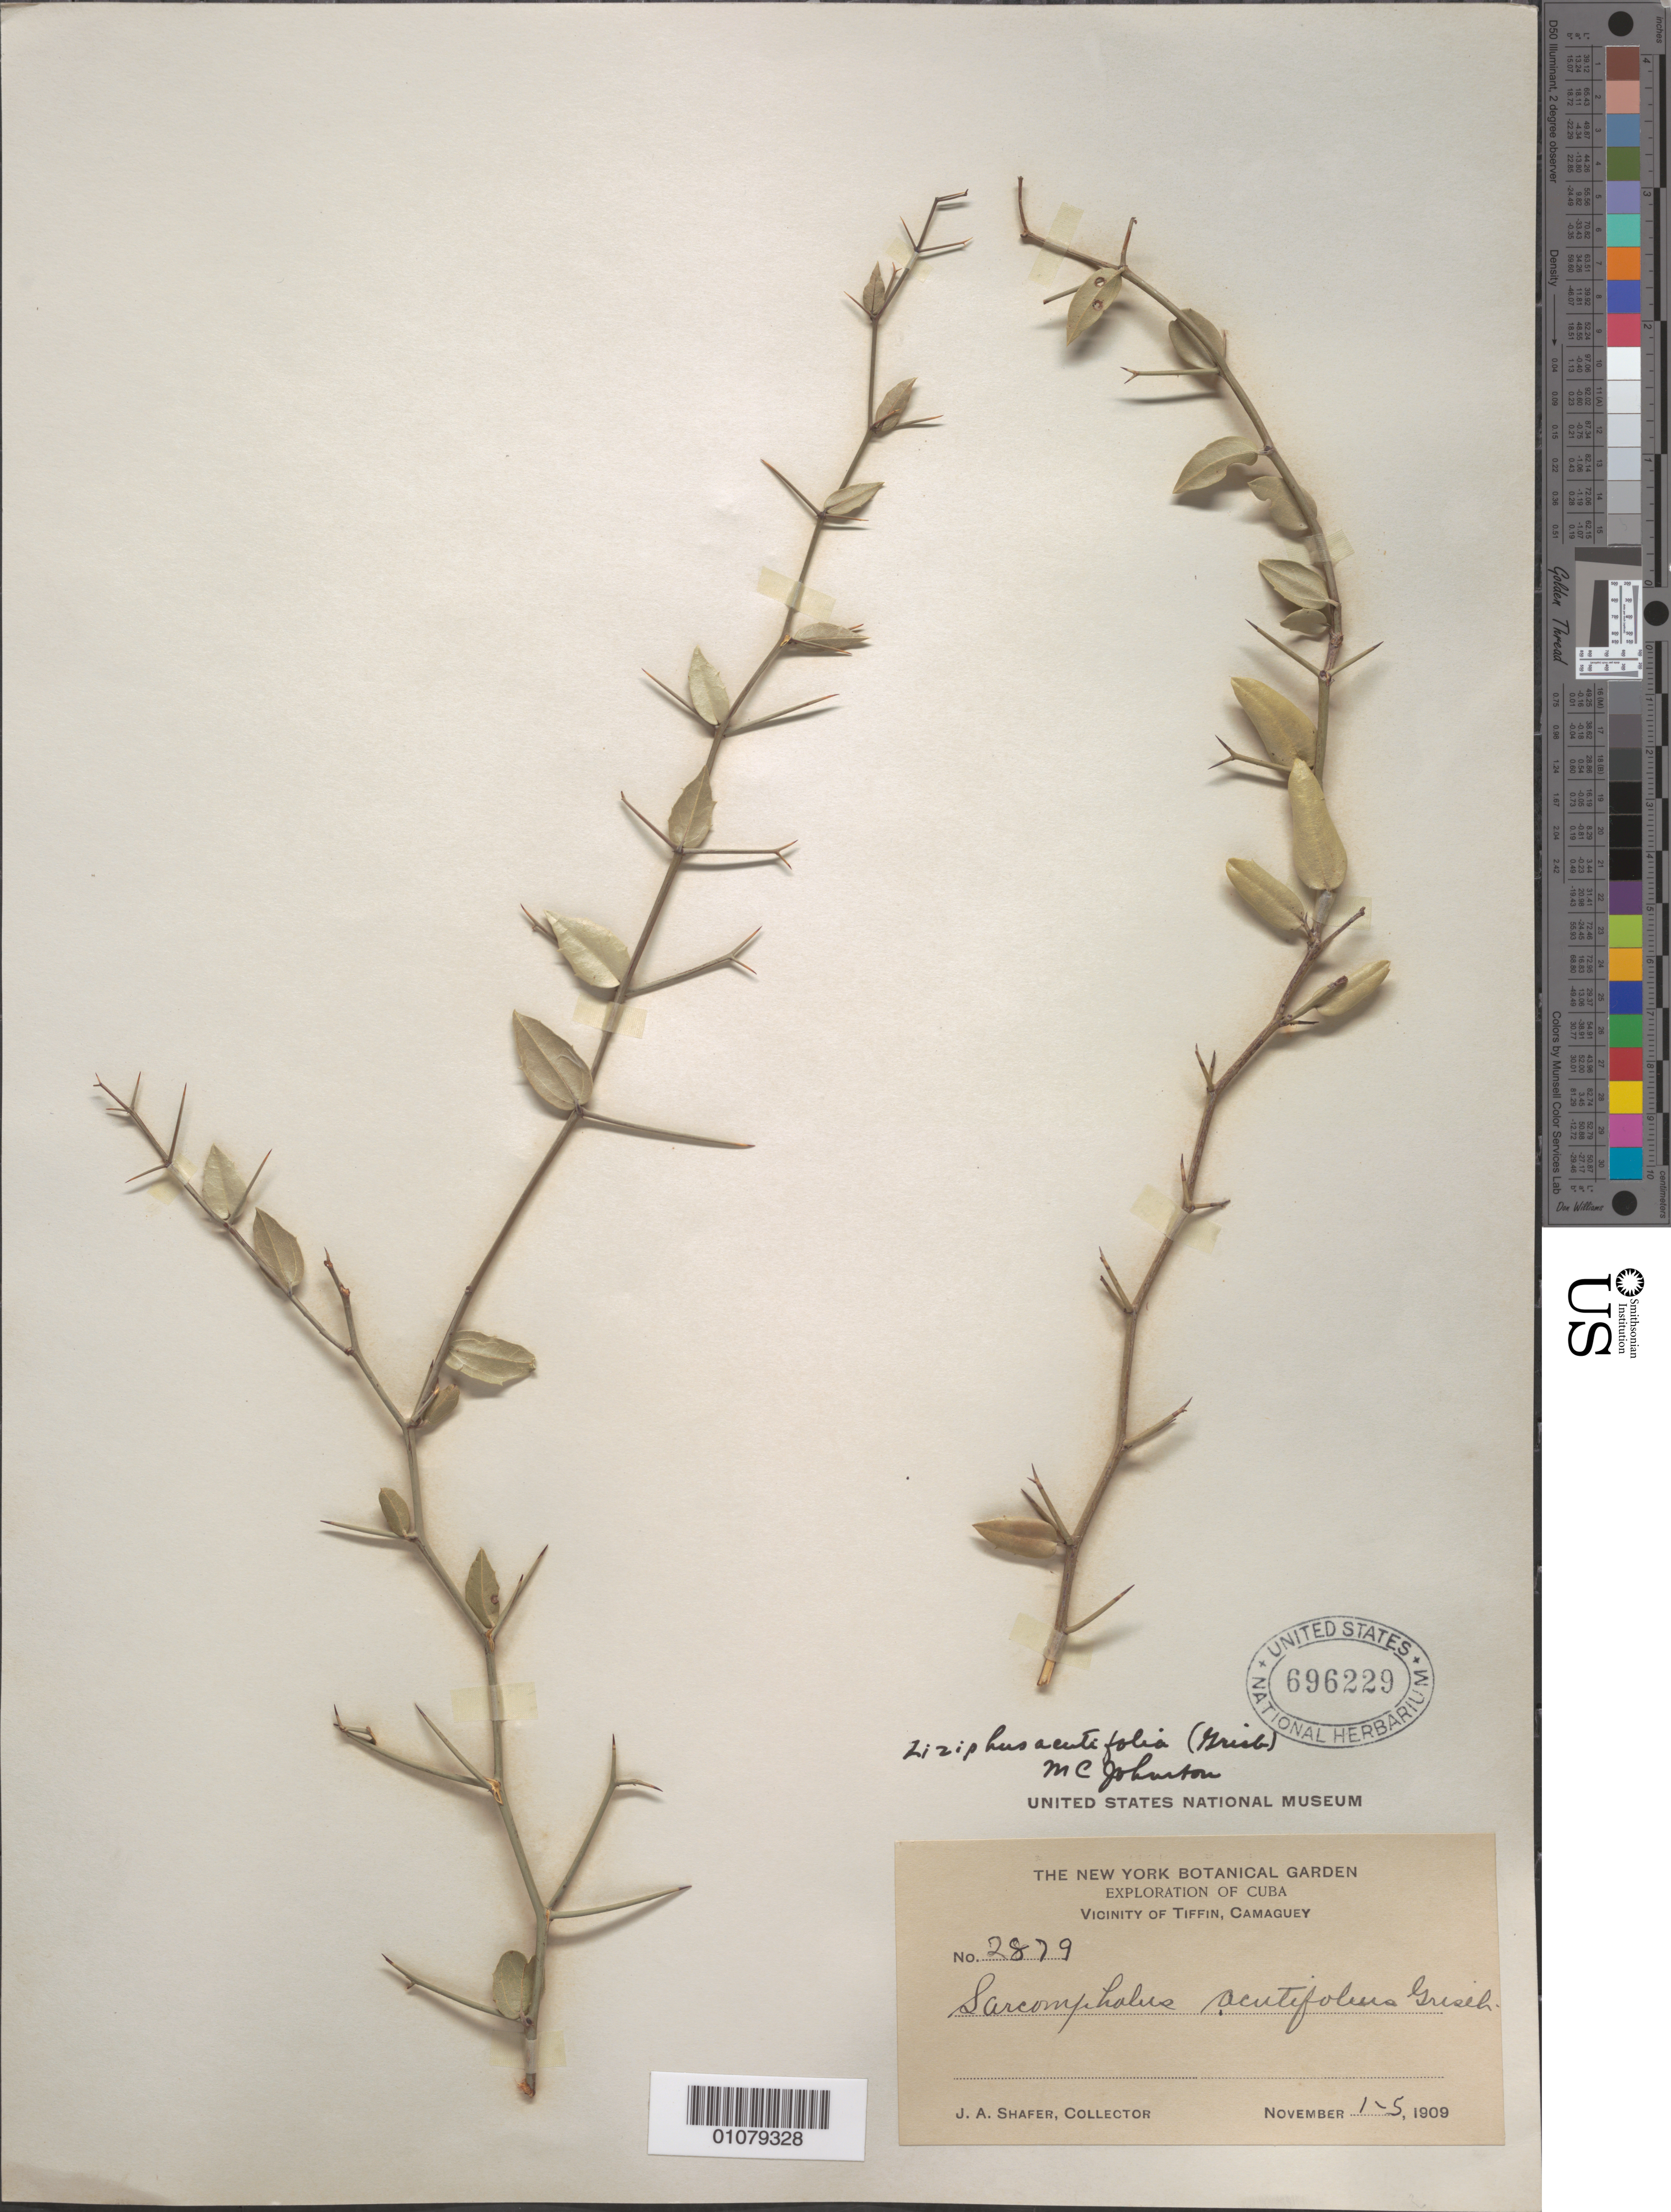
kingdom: Plantae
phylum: Tracheophyta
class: Magnoliopsida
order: Rosales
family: Rhamnaceae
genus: Sarcomphalus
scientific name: Sarcomphalus acutifolius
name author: Griseb.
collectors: J. A. Shafer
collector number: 2879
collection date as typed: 01 Nov 1909 to 05 Nov 1909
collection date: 1909-11-01/1909-11-05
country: Cuba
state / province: Camagüey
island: Cuba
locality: Vicinity of Tiffin, Camaguey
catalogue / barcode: US 696229